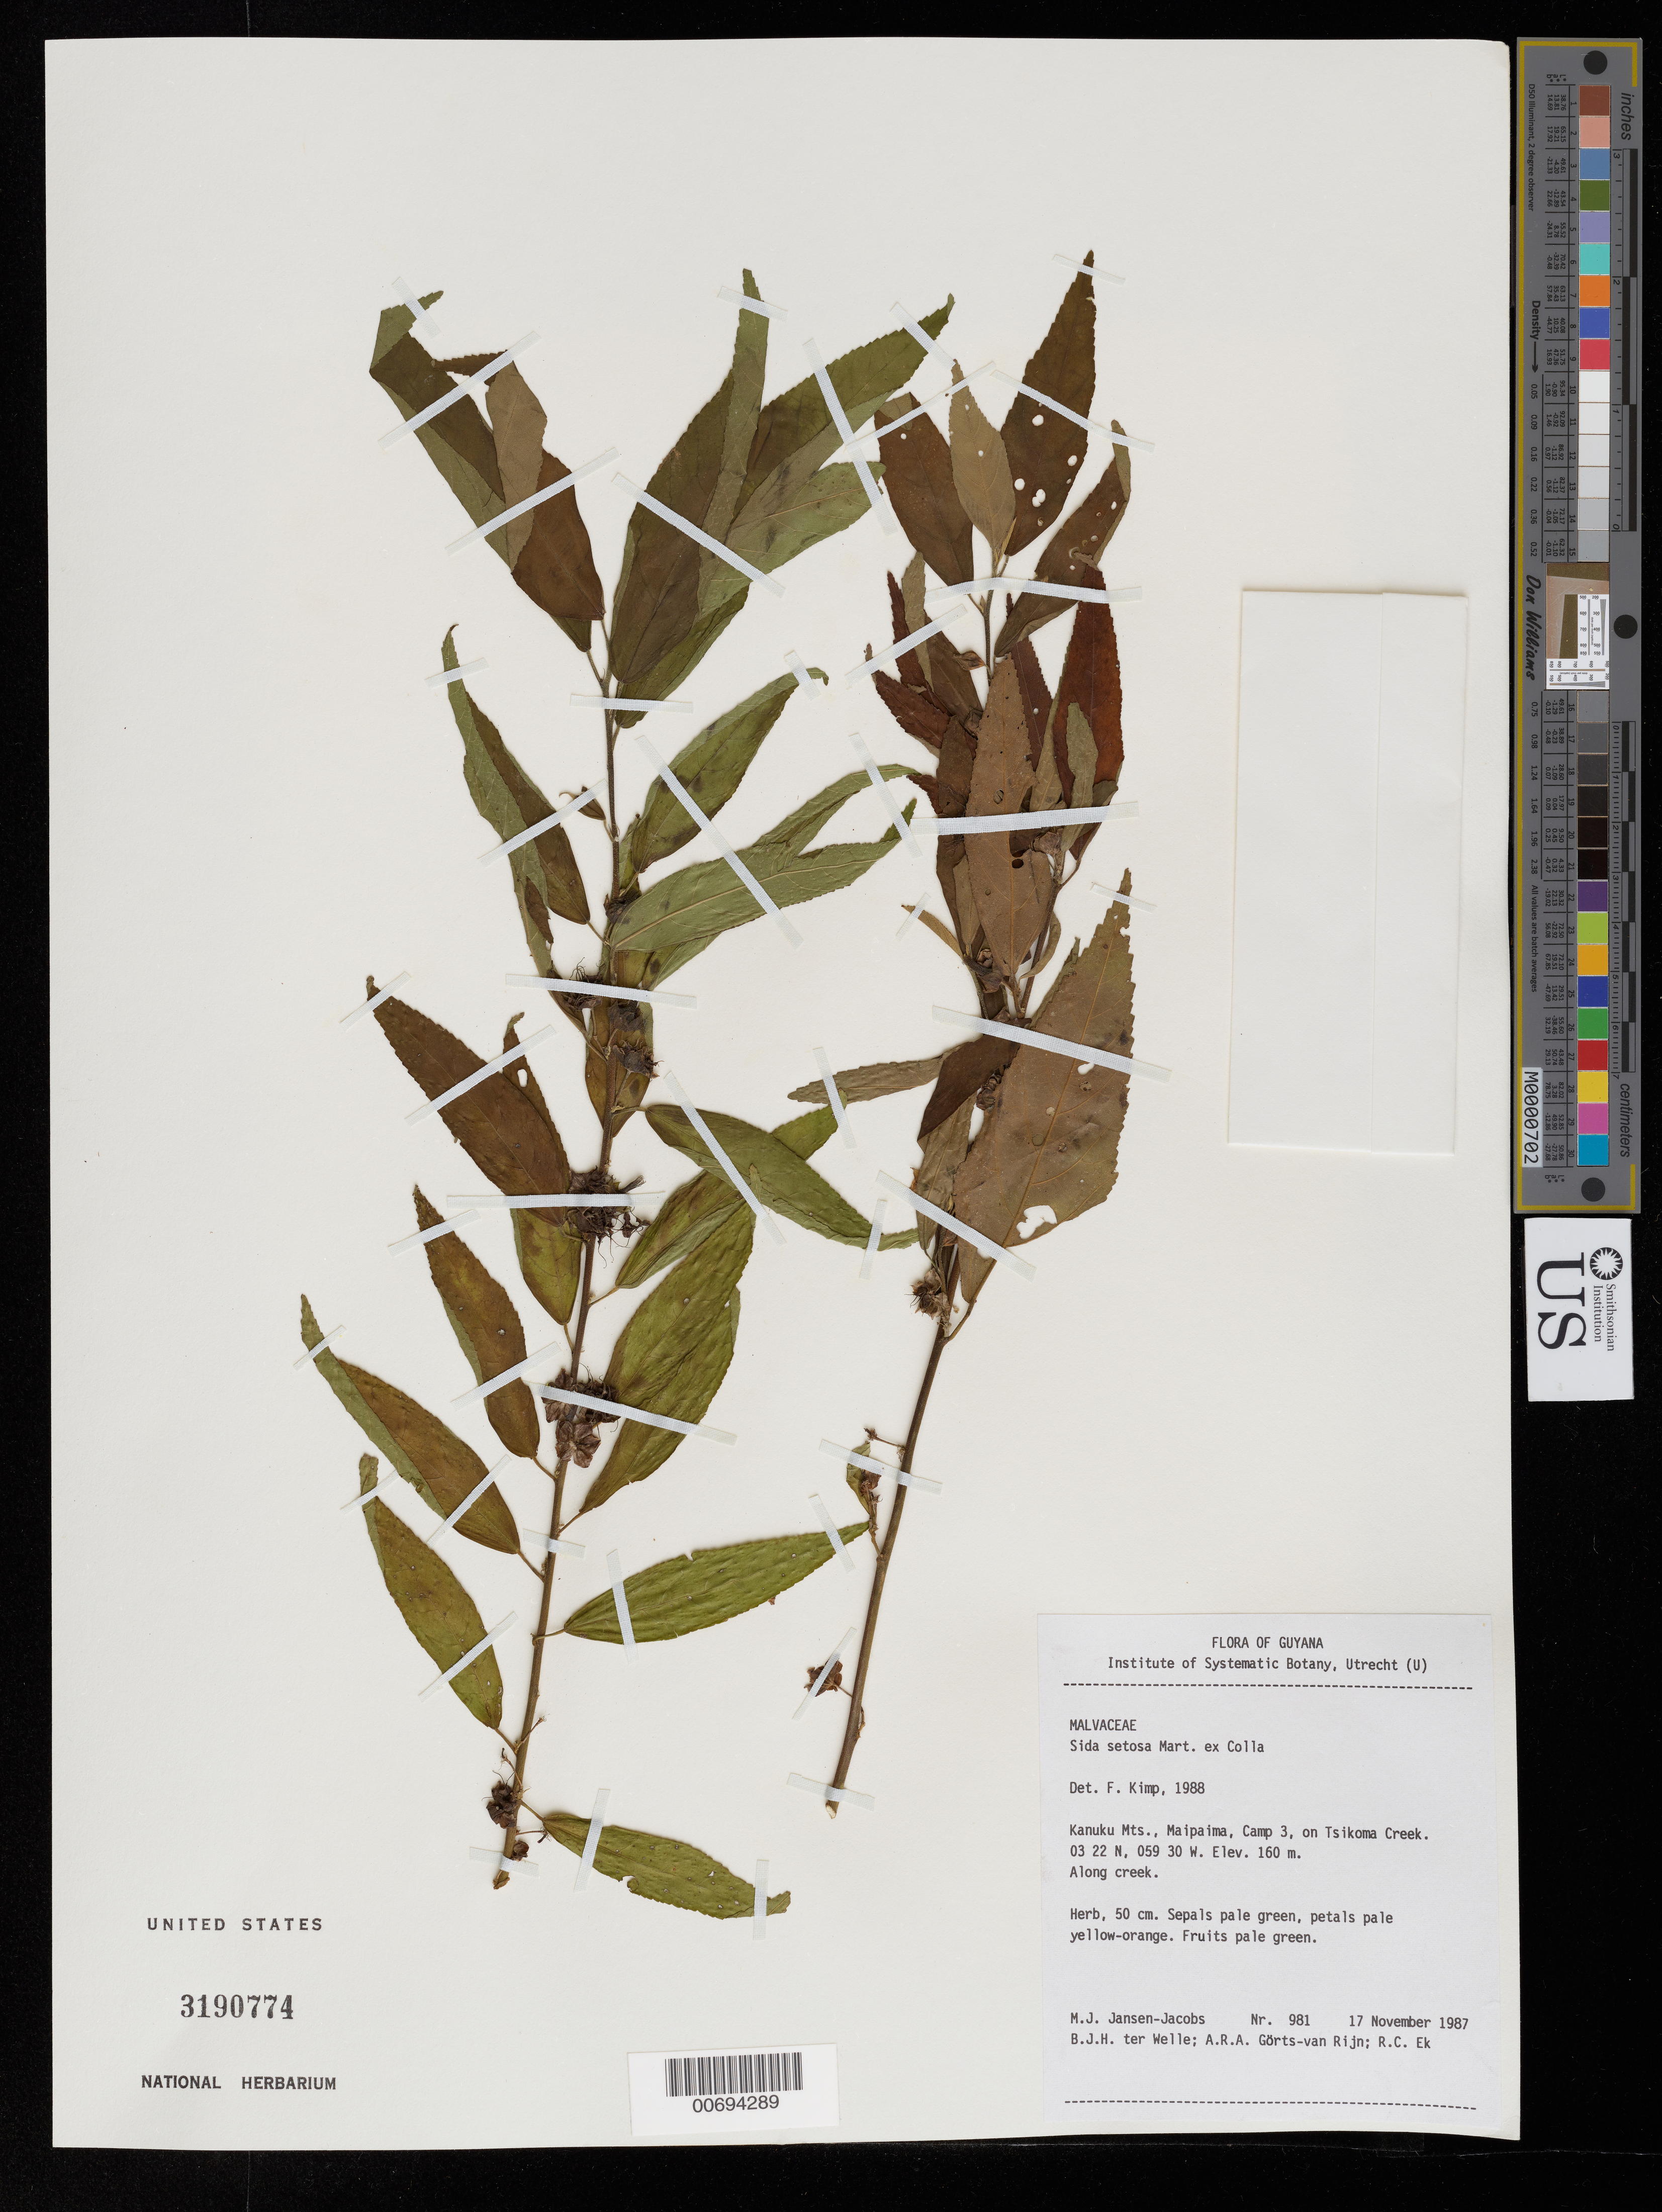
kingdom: Plantae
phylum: Tracheophyta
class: Magnoliopsida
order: Malvales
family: Malvaceae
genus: Sida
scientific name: Sida setosa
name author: Mart. ex Colla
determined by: Kimp, F. M. G. J.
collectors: M. J. Jansen-Jacobs, B. Welle, A. .R. A. Görts-van Rijn & R. C. Ek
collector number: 981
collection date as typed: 17-Nov-87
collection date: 1987-11-17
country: Guyana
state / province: U. Takutu-U. Essequibo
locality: Kanuku Mts., Maipaima, Camp 3 on Tsikoma Creek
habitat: Along creek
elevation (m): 160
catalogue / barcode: US 3190774